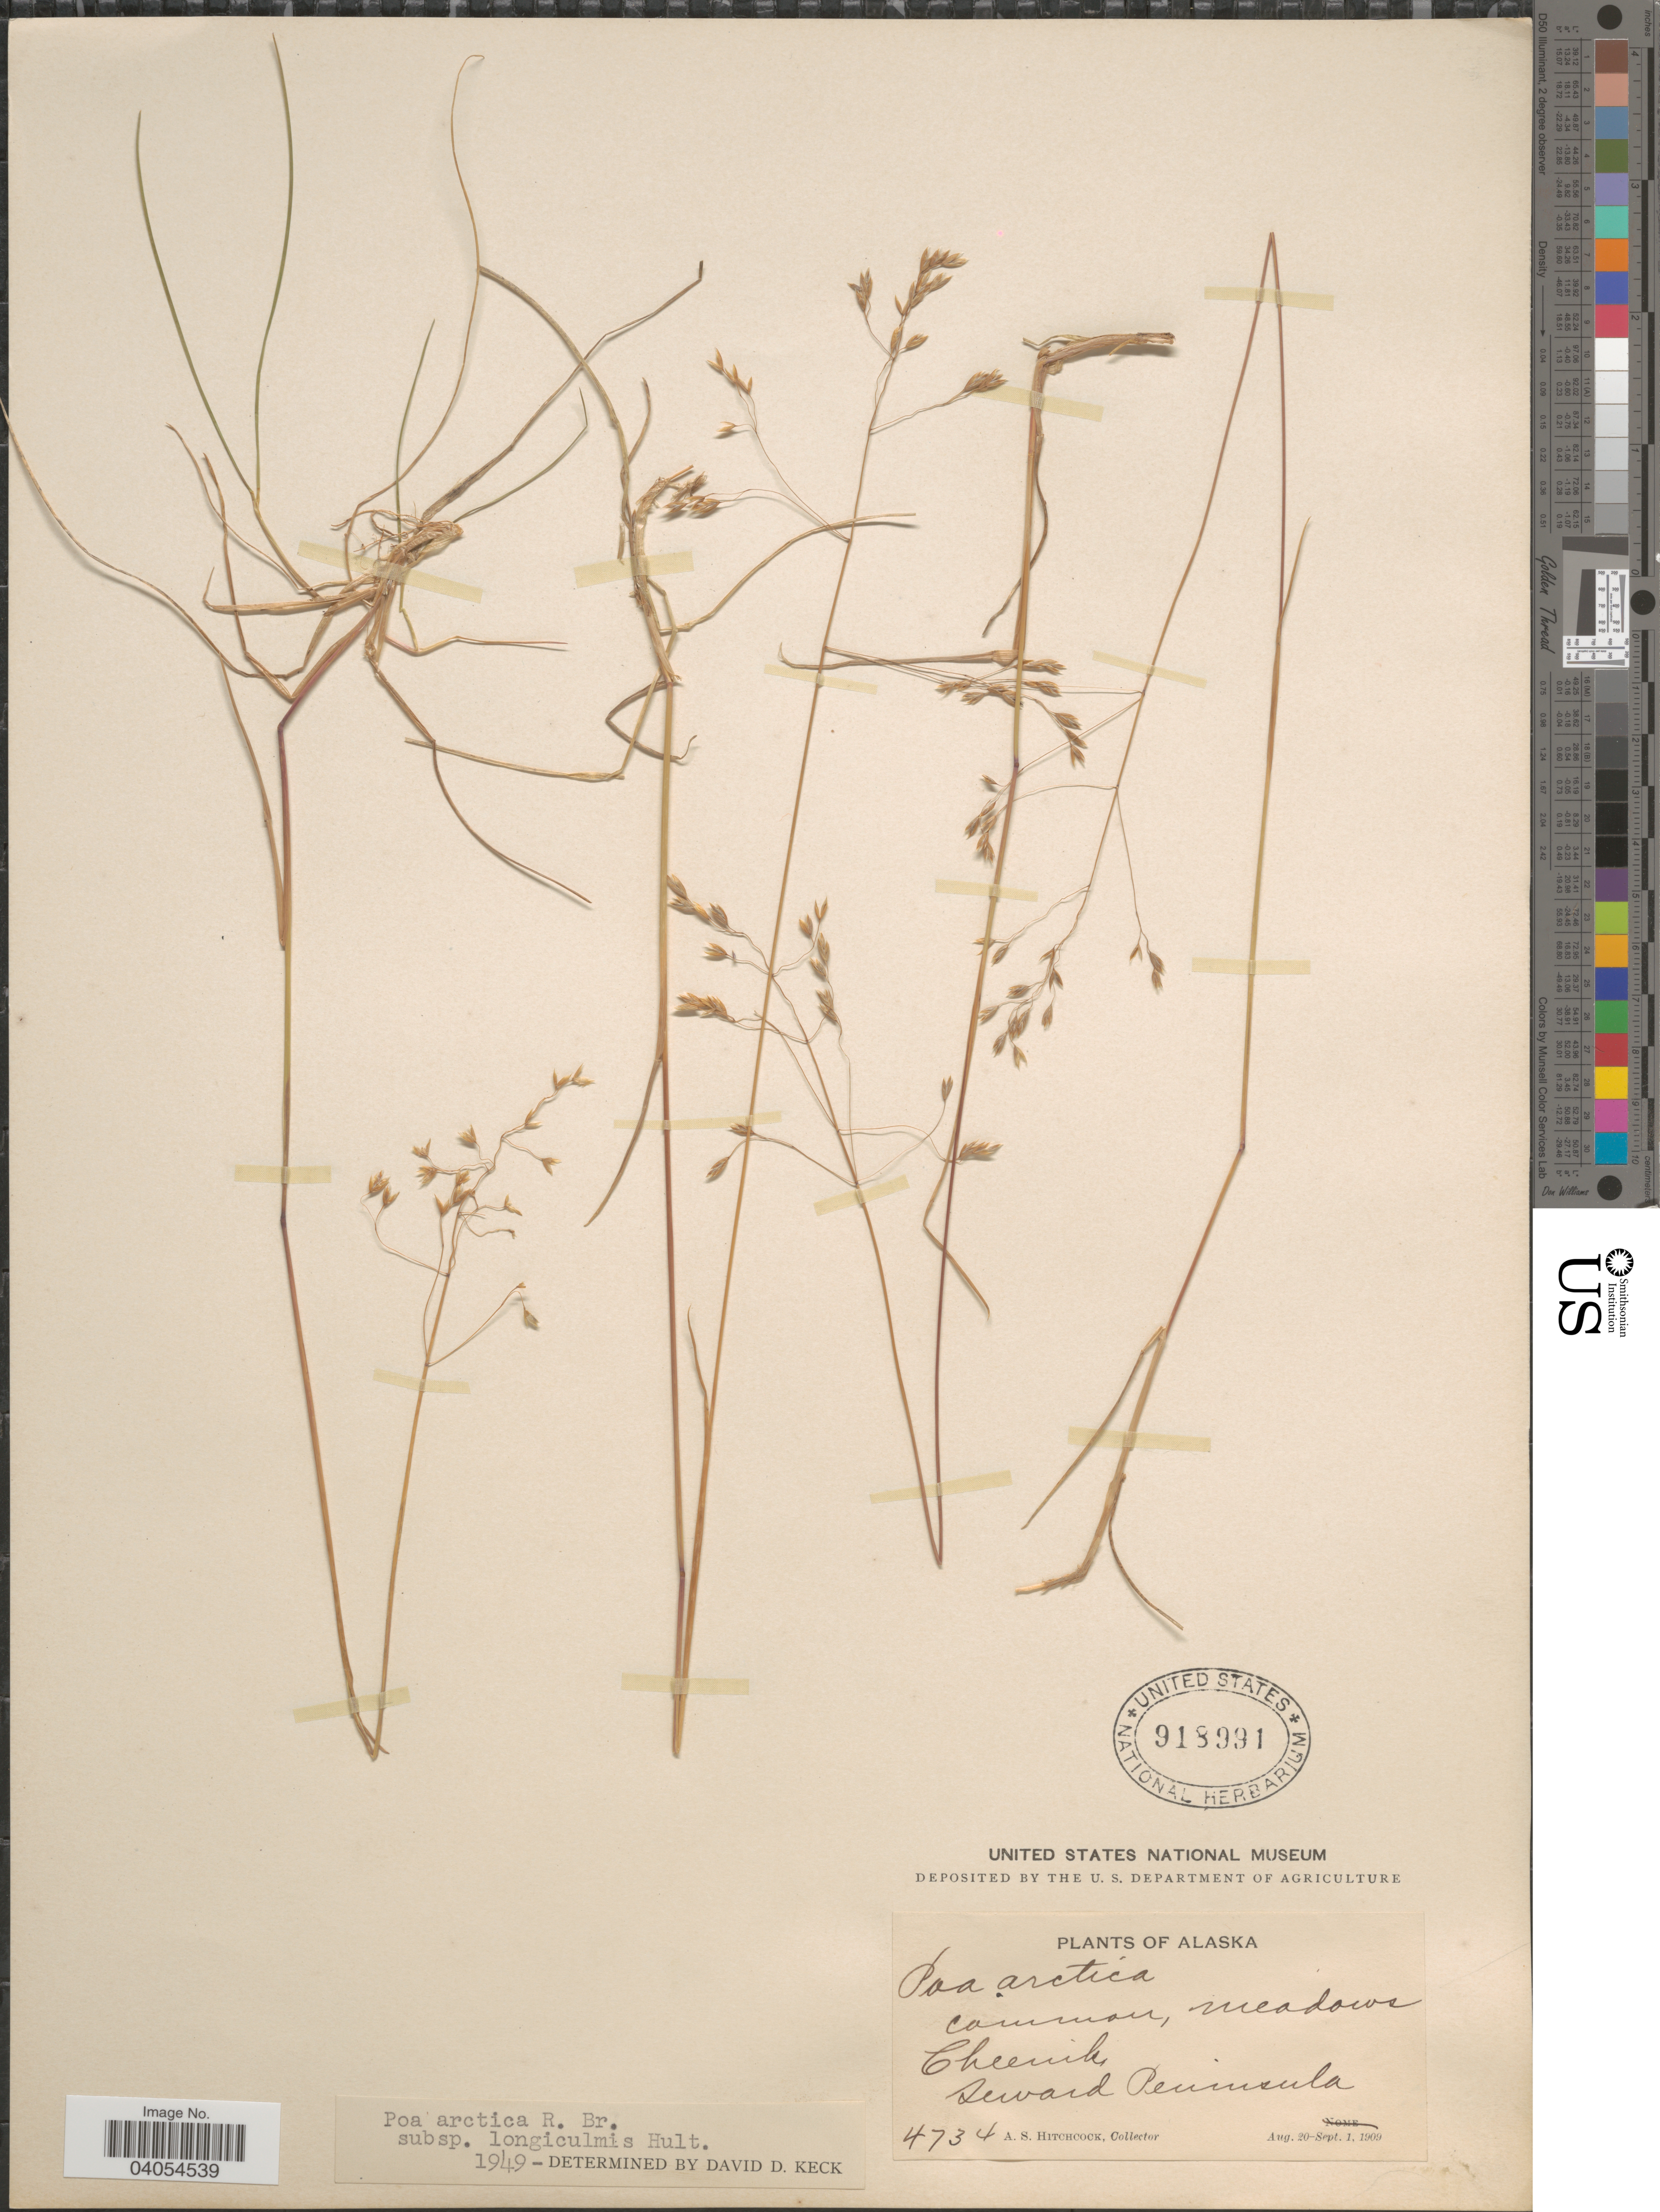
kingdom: Plantae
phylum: Tracheophyta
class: Liliopsida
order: Poales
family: Poaceae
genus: Poa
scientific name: Poa arctica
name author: R. Br.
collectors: A. S. Hitchcock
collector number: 4734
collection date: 1909-08-20/1909-09-01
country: United States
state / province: Alaska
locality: Common, meadows Cheenik, Seward Peninsula.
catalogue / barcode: US 918991